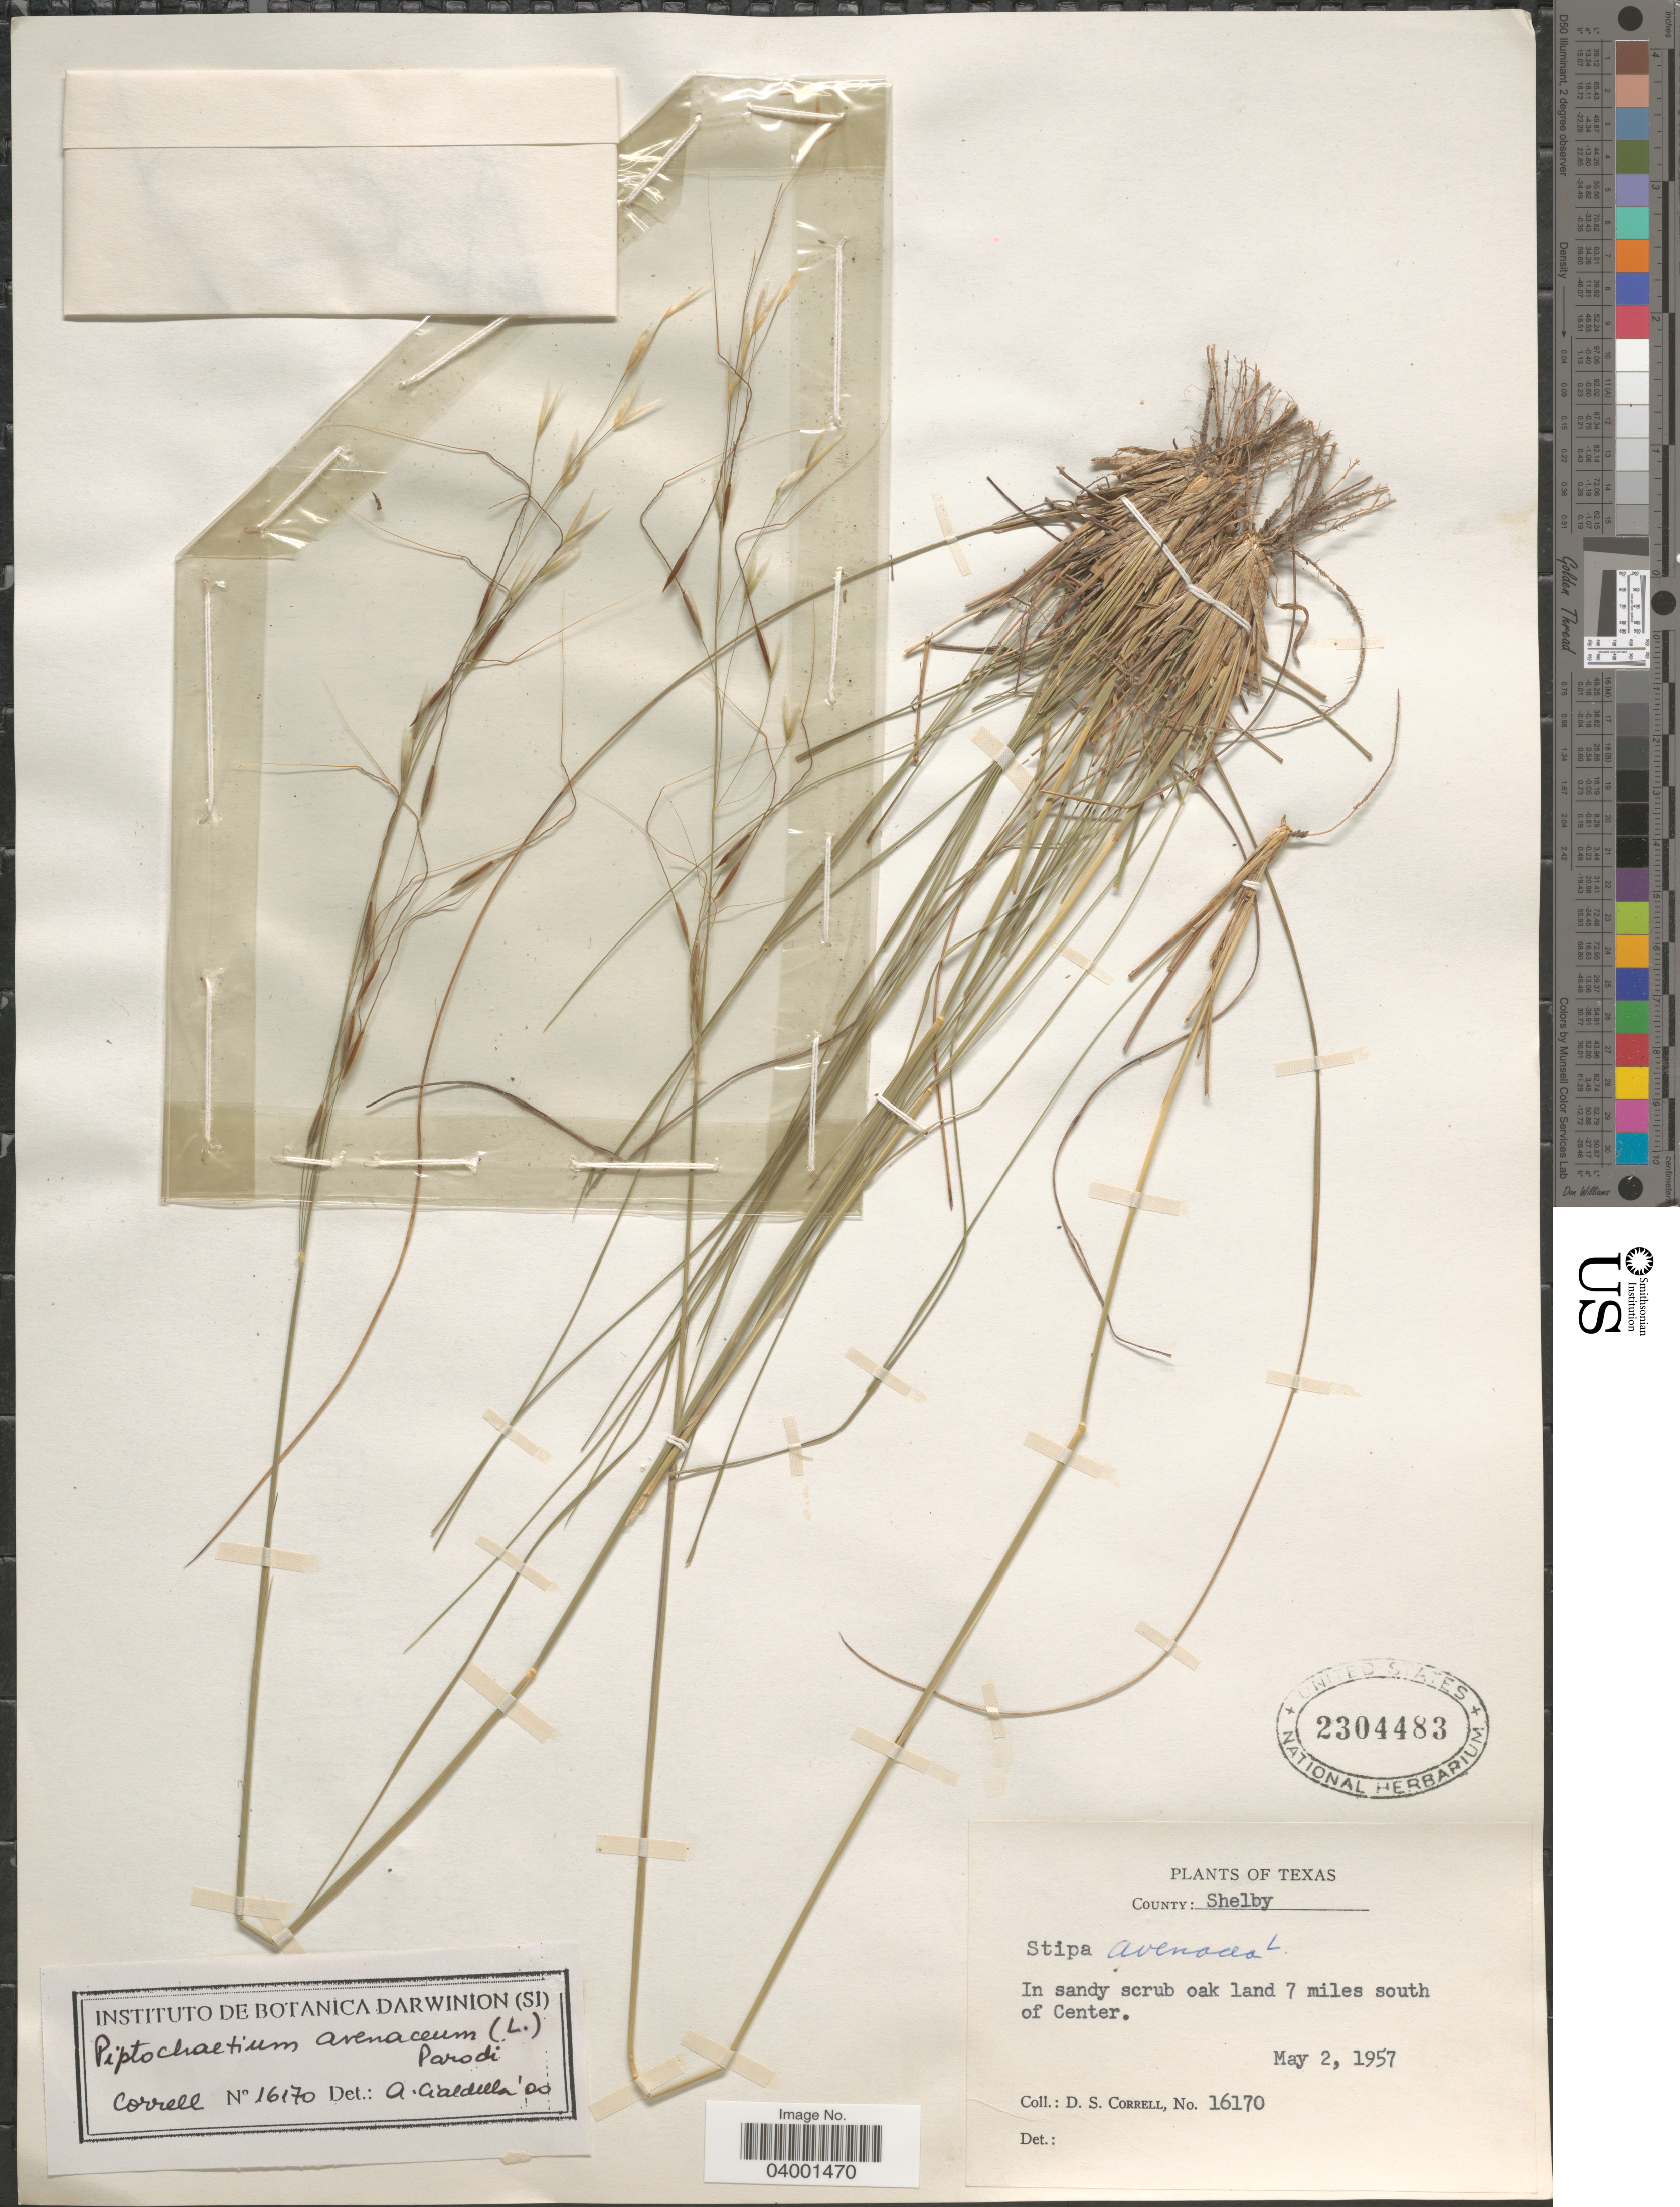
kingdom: Plantae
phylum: Tracheophyta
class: Liliopsida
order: Poales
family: Poaceae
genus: Piptochaetium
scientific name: Piptochaetium avenaceum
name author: (L.) Parodi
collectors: D. S. Correll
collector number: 16170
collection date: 1957-05-02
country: United States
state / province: Texas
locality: County: Selby. In sandy scrub oak land 7 miles south of Center.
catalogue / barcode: US 2304483